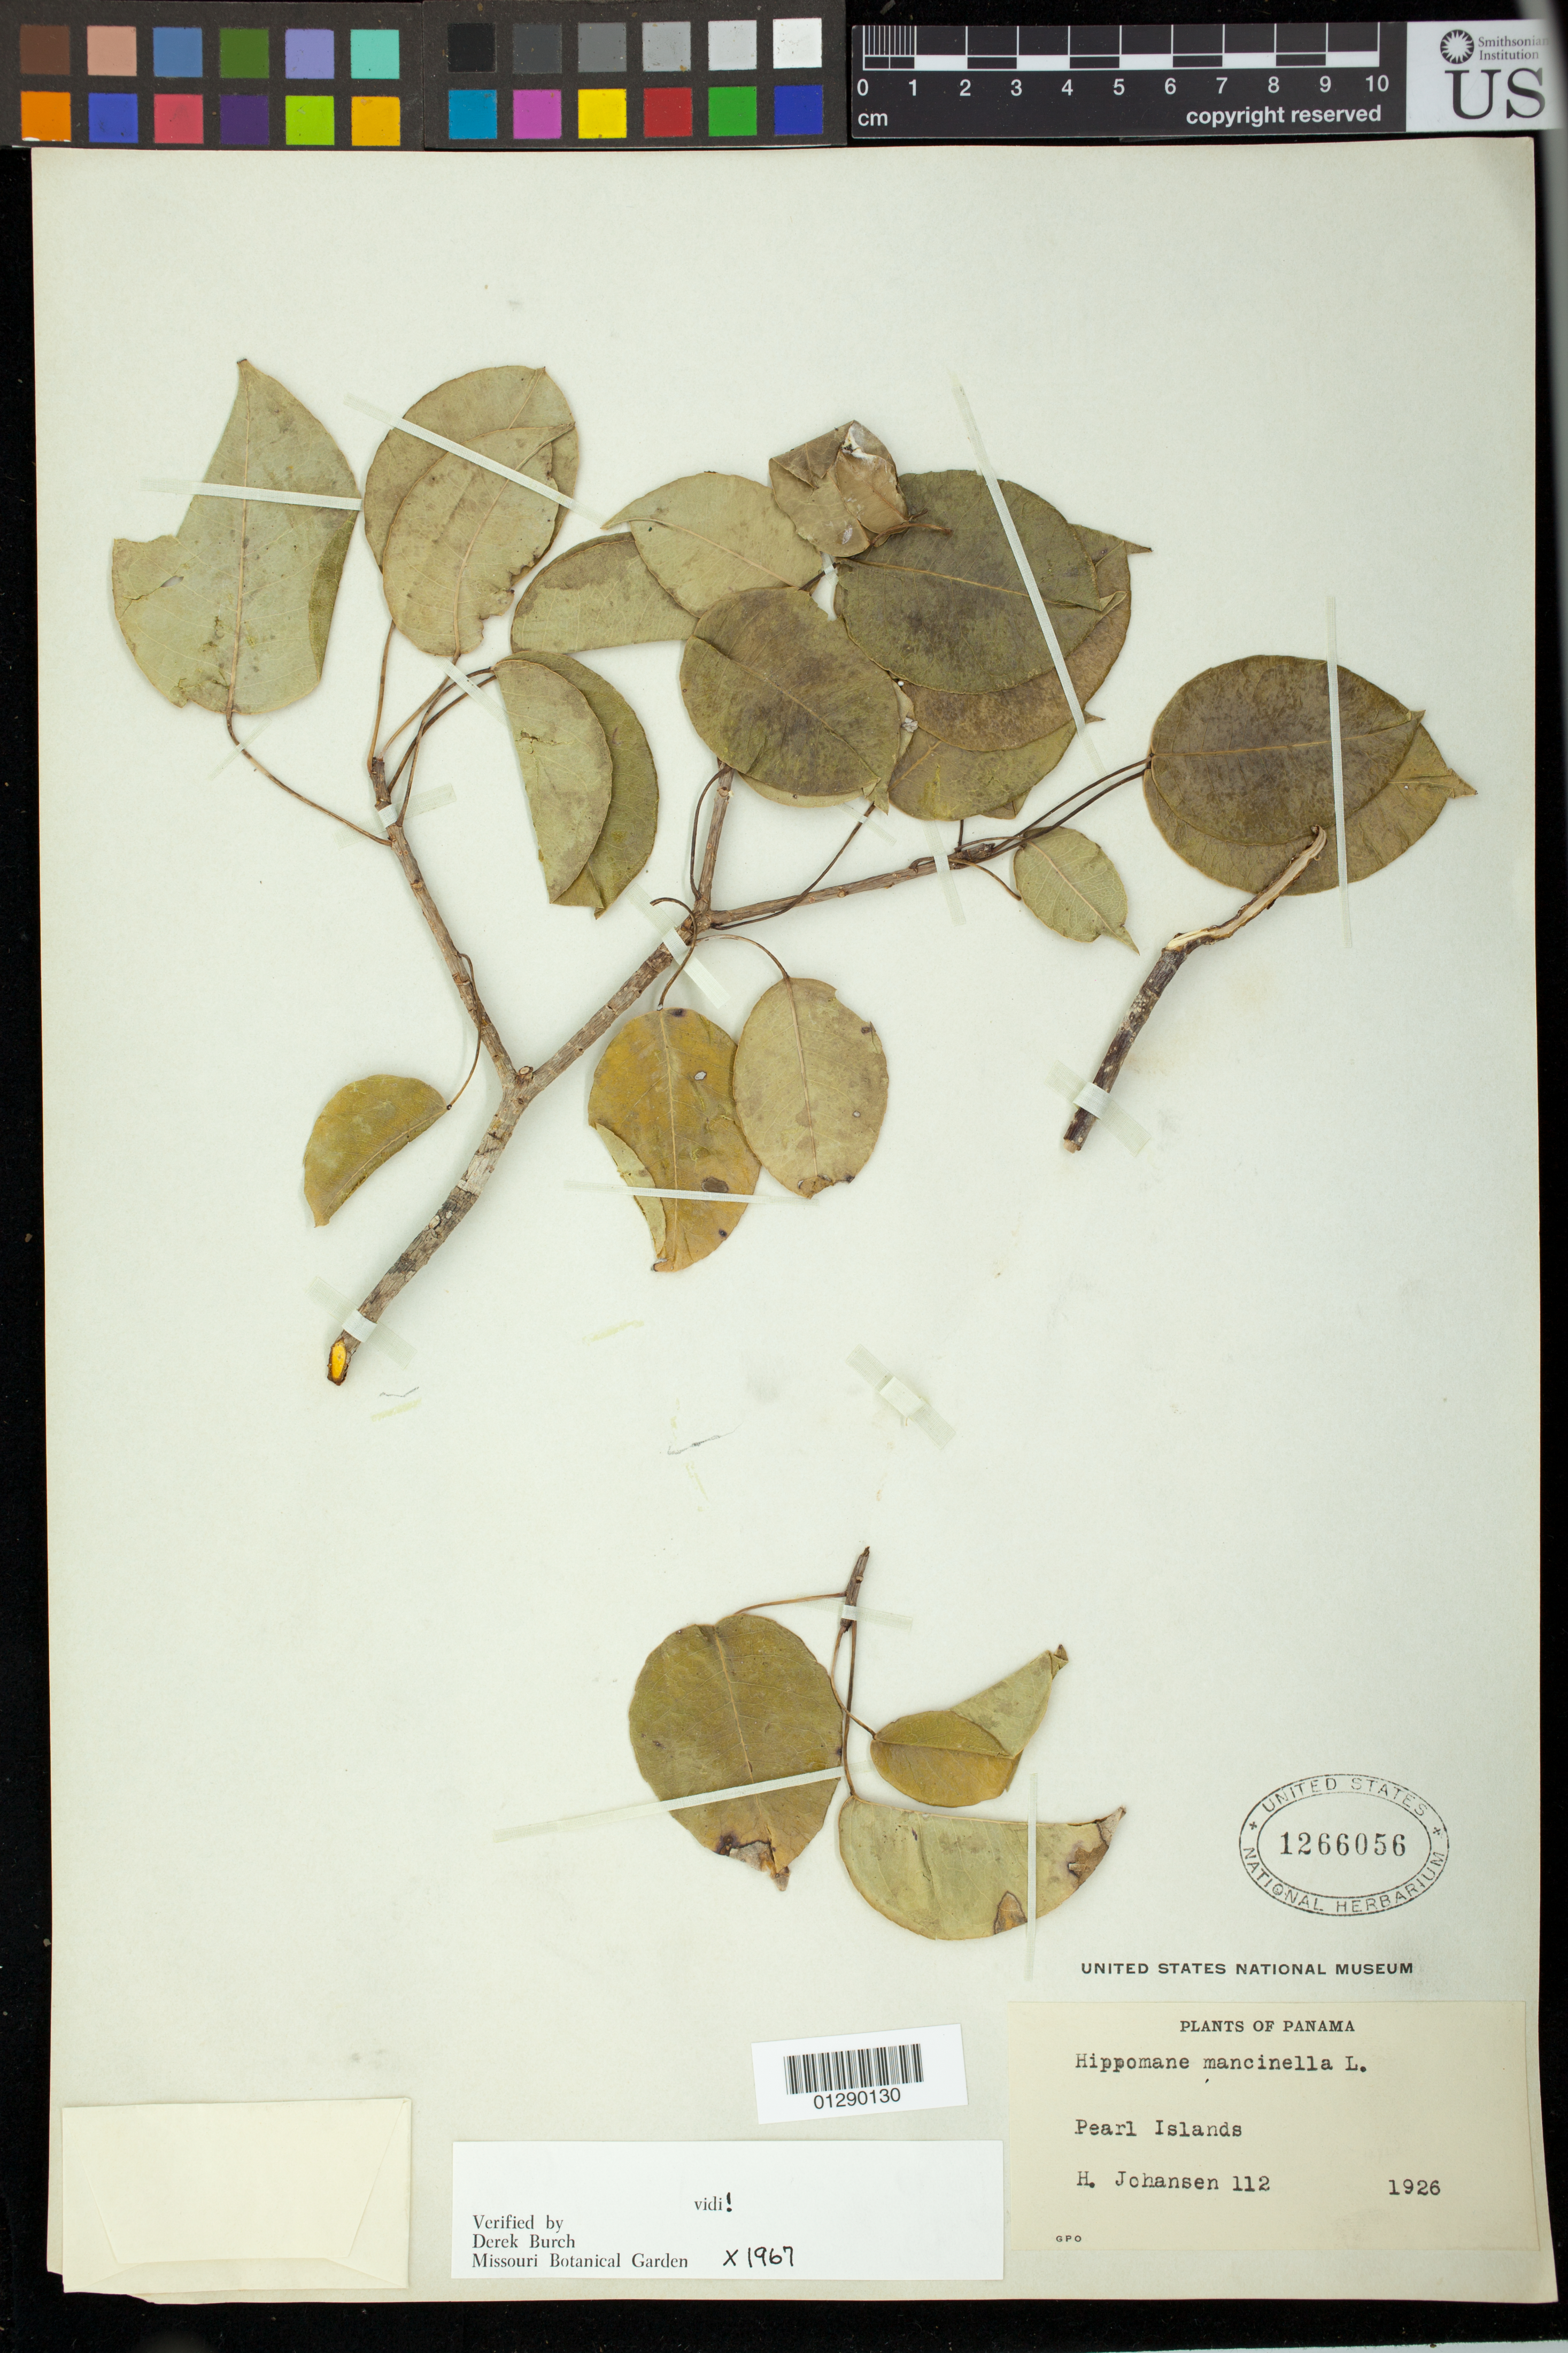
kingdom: Plantae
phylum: Tracheophyta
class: Magnoliopsida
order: Malpighiales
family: Euphorbiaceae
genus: Hippomane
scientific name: Hippomane mancinella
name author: L.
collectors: H. Johansen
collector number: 112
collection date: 1926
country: Panama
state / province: Panamá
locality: Pearl Islands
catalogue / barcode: US 1266056